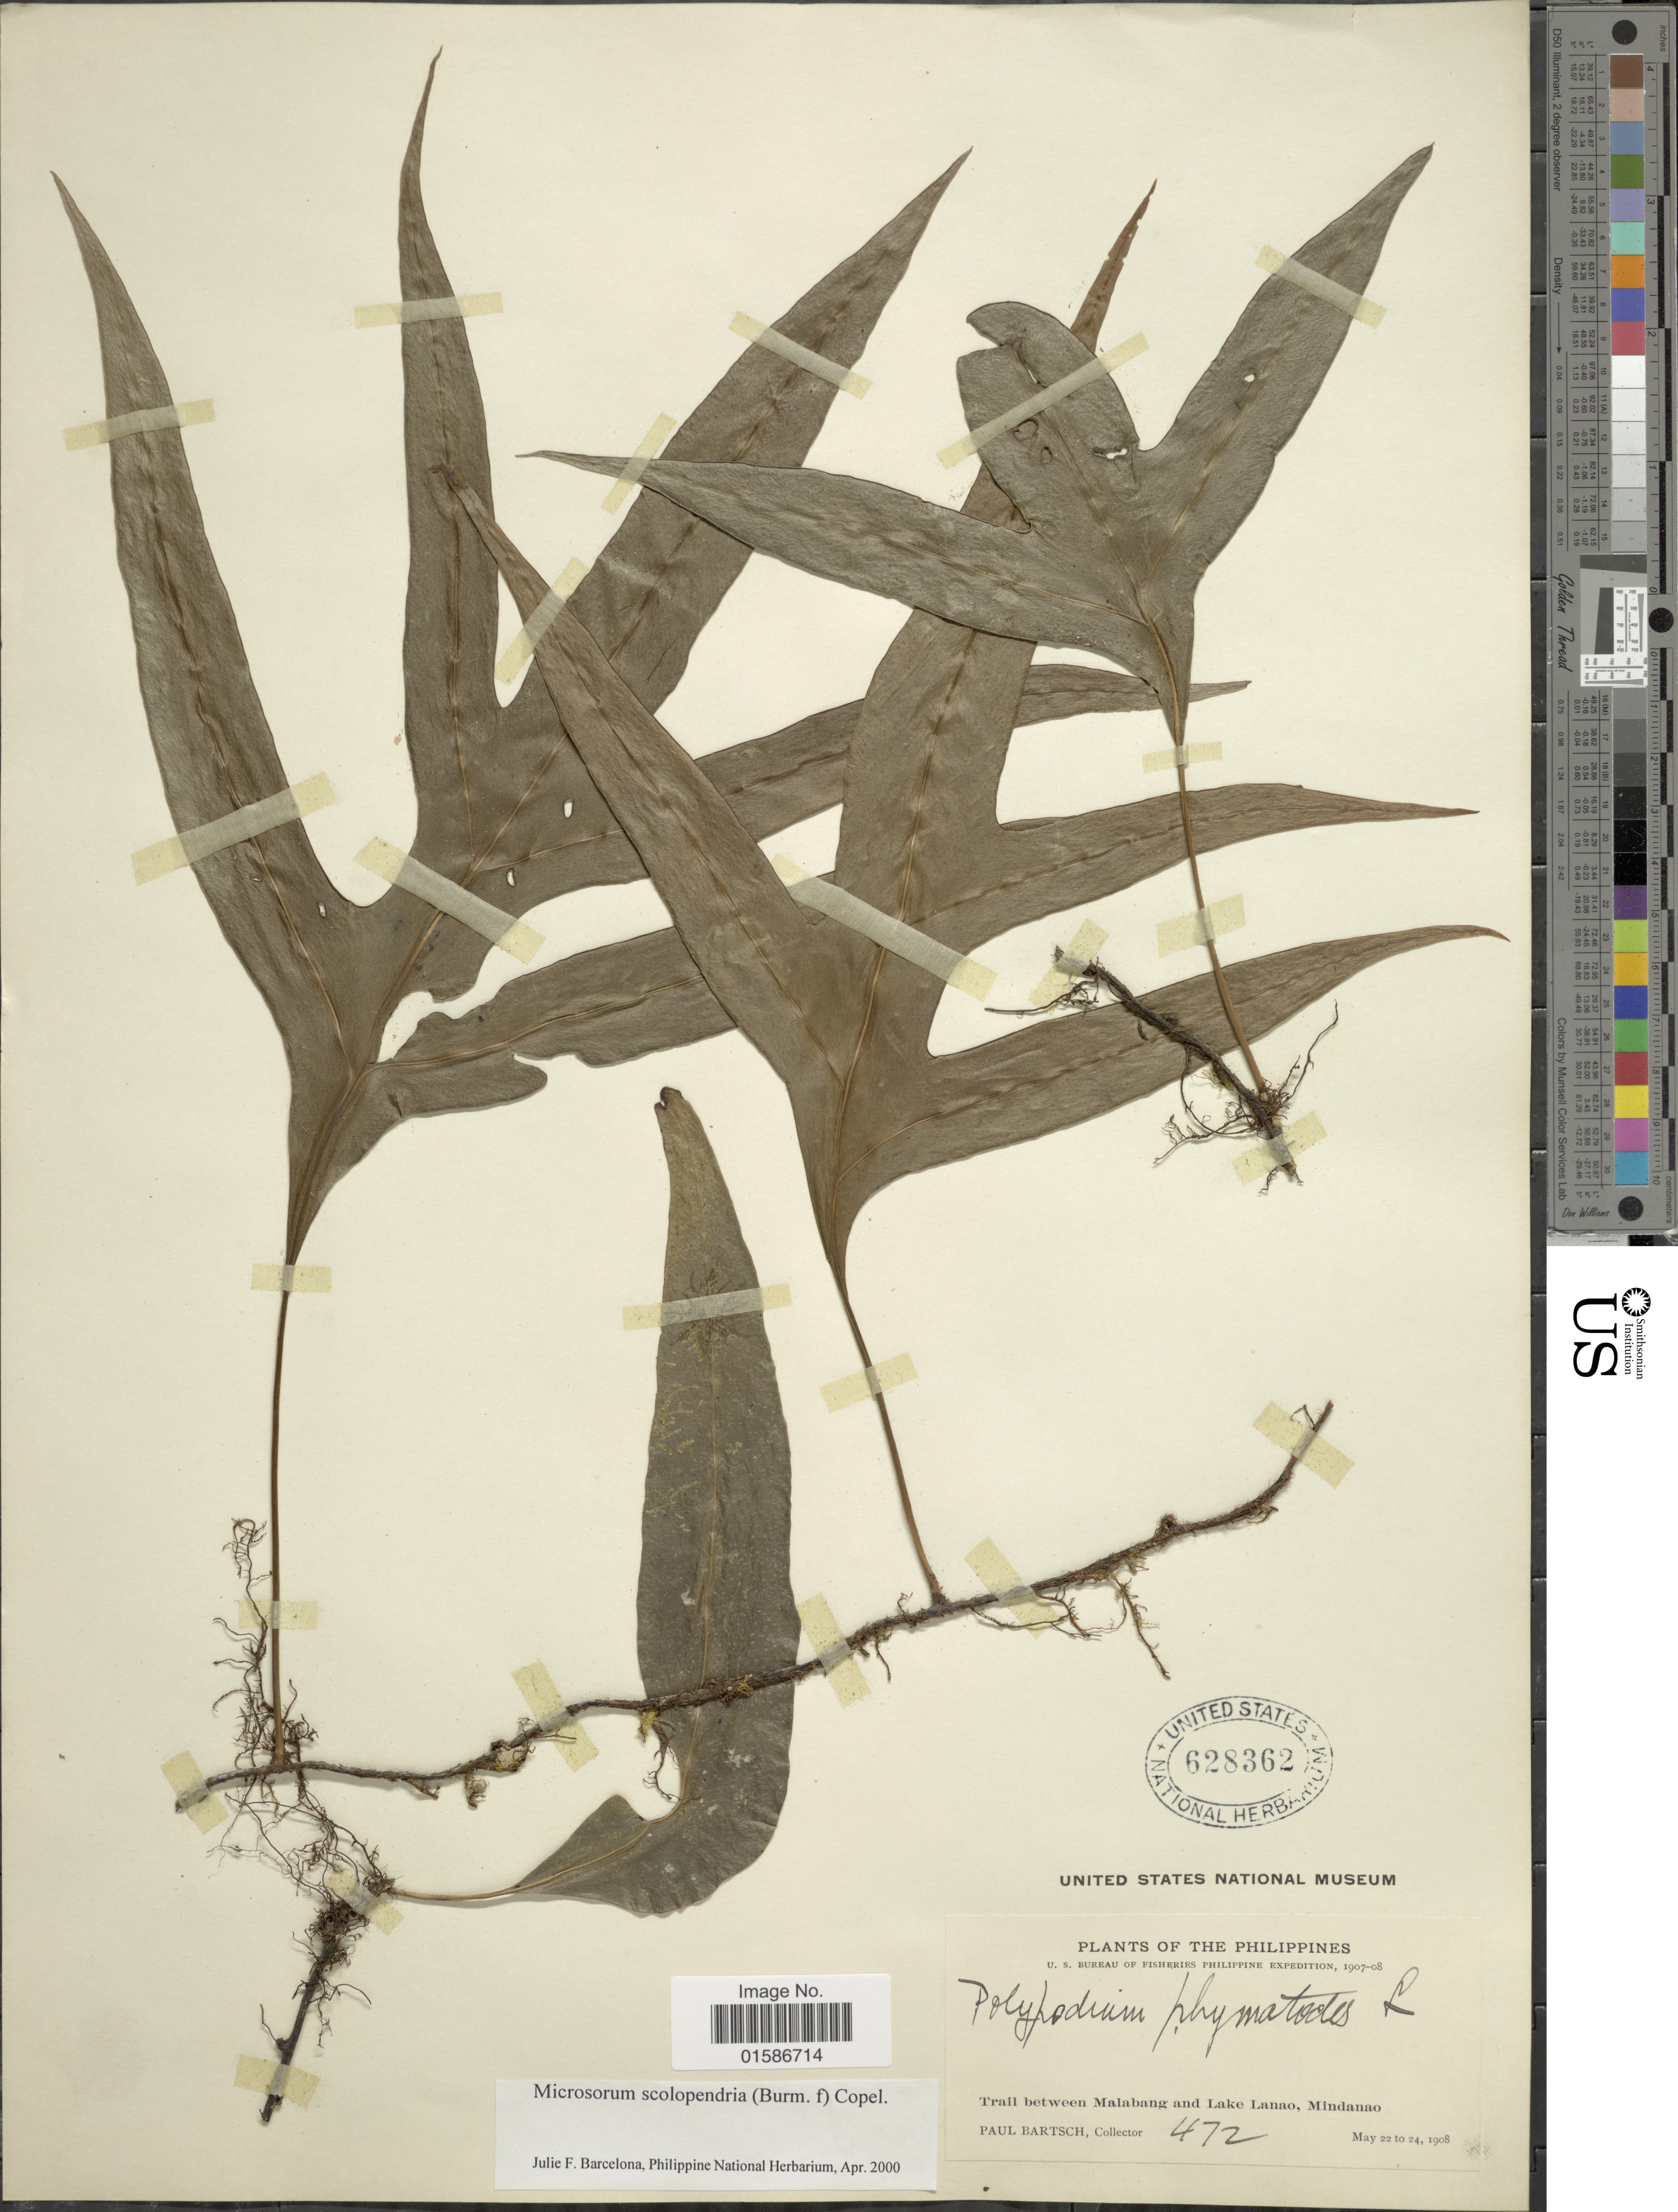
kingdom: Plantae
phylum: Tracheophyta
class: Polypodiopsida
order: Polypodiales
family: Polypodiaceae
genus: Microsorum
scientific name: Microsorum scolopendria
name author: (Burm. f.) Copel.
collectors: P. Bartsch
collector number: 472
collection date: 1908-05-22/1908-05-24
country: Philippines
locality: Trail between Malabang and Lake Lanao, Mindanao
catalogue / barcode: US 628362